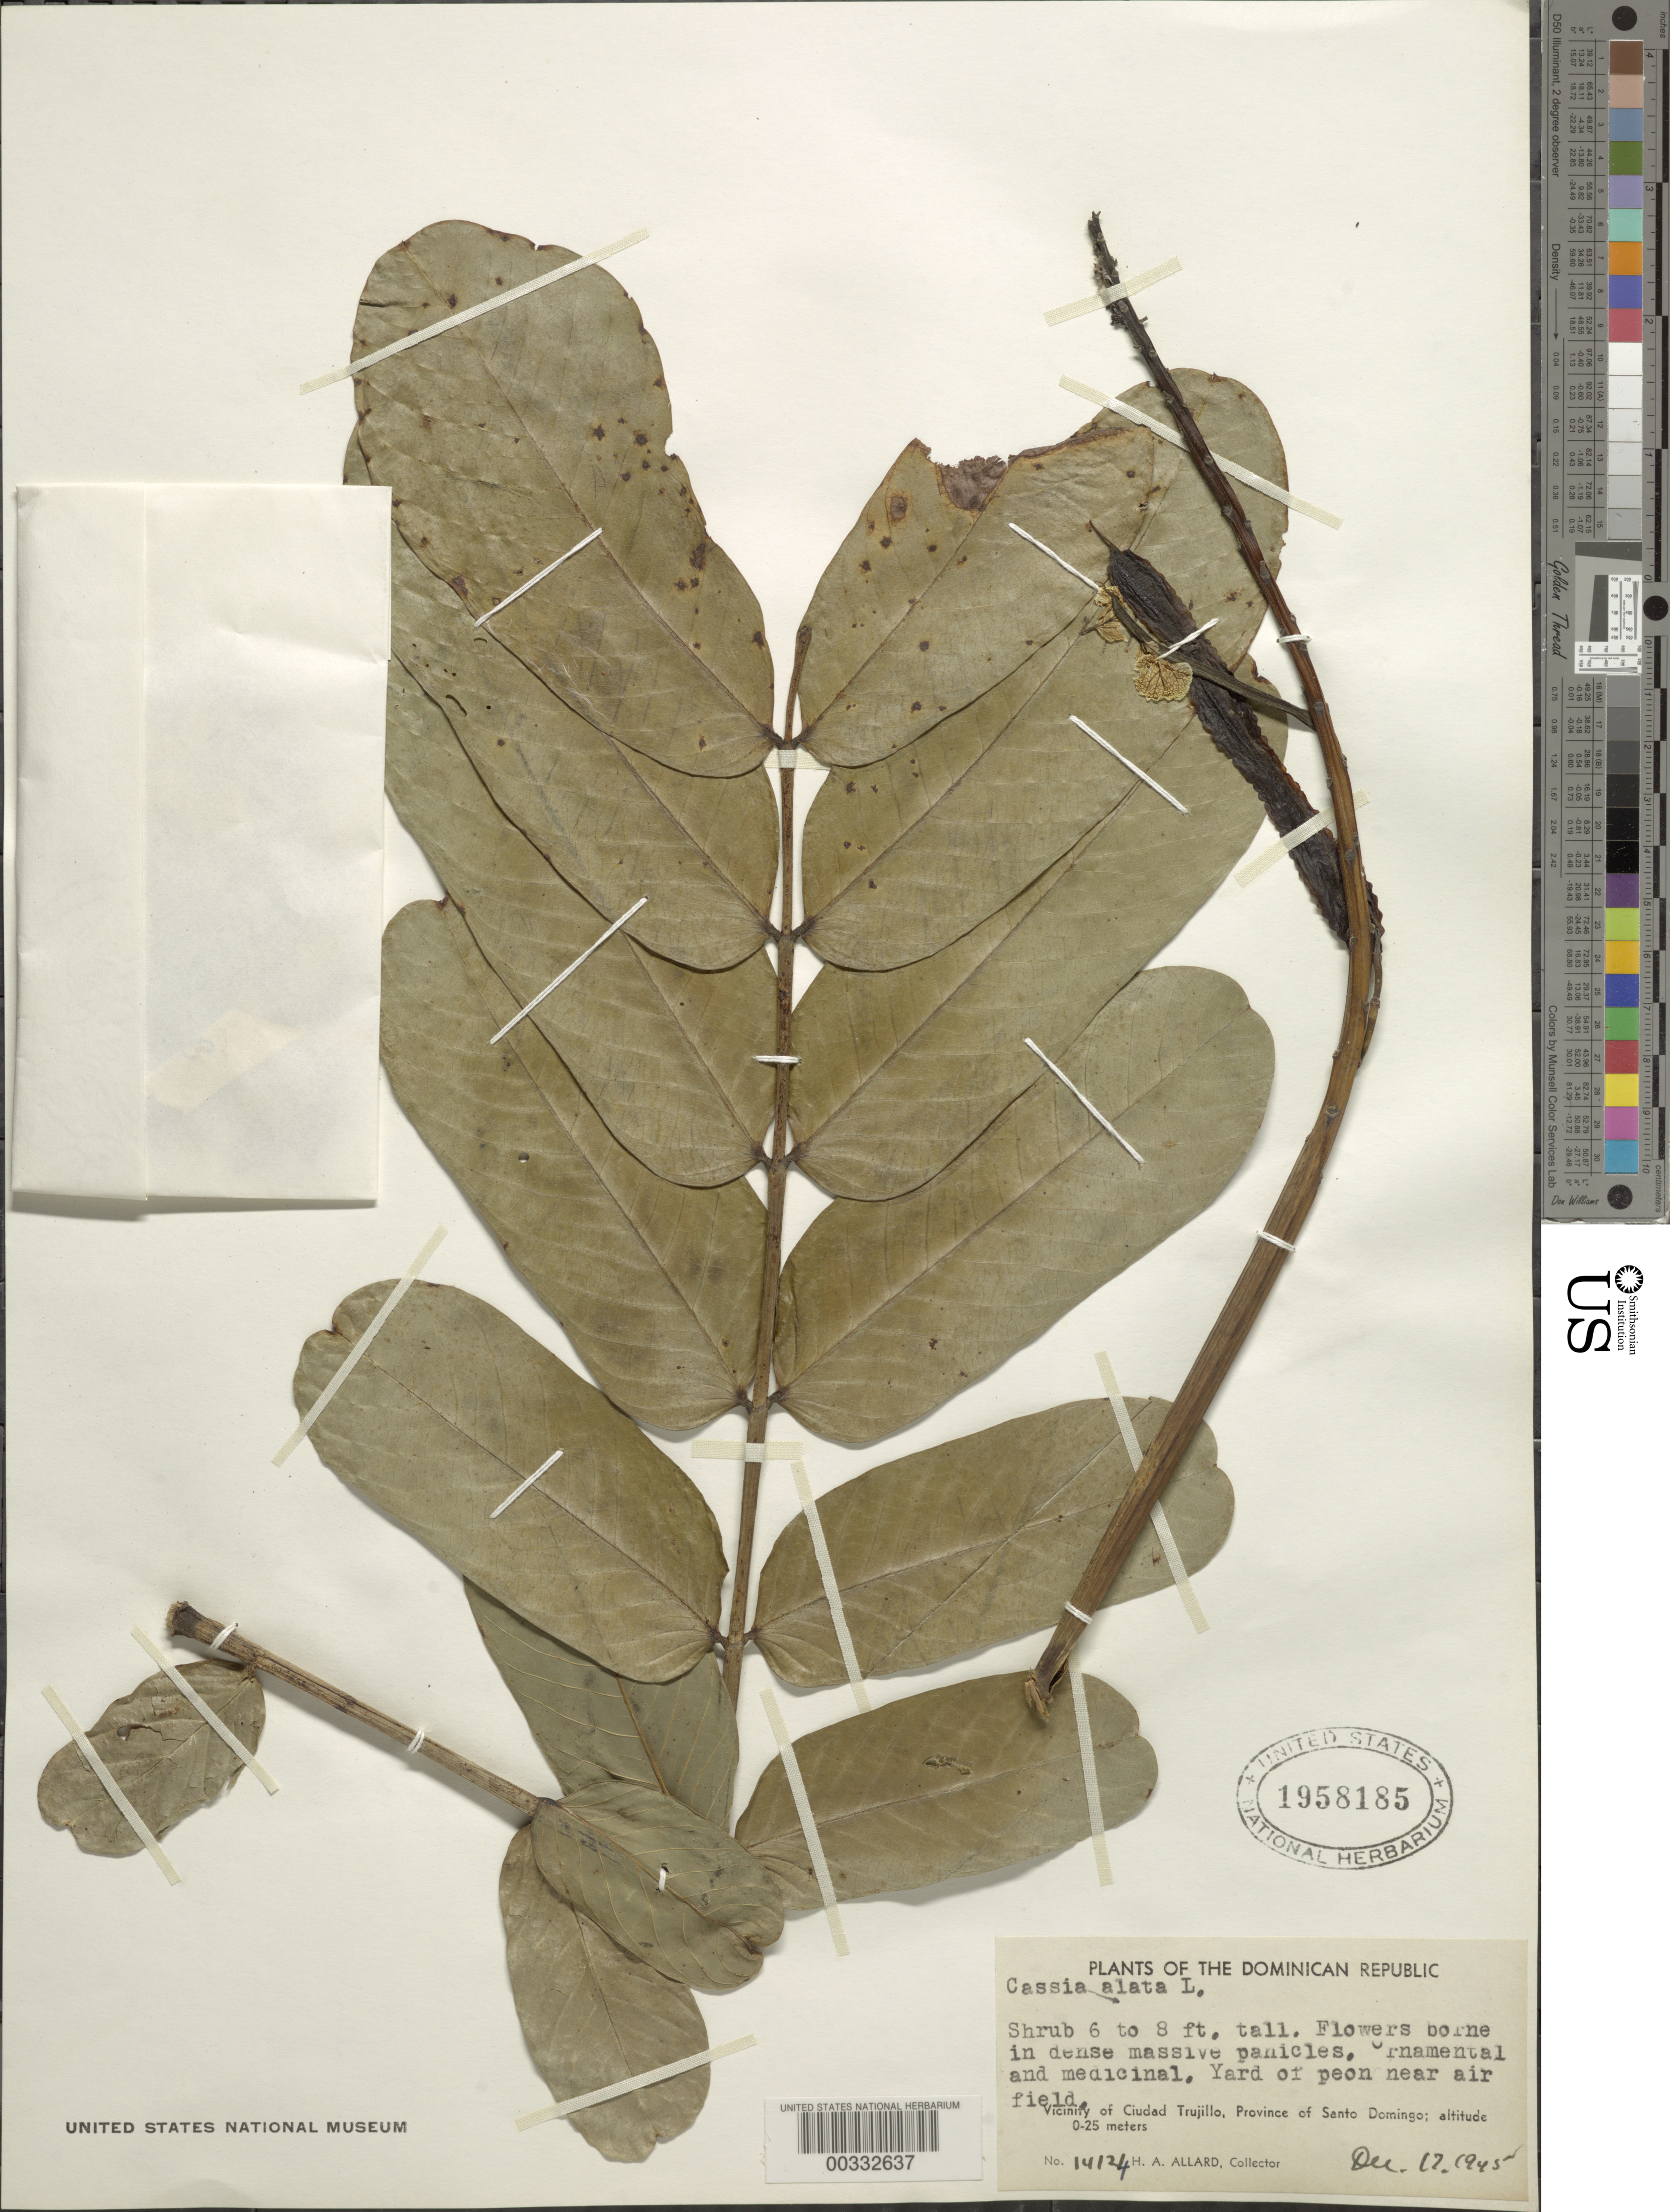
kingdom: Plantae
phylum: Tracheophyta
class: Magnoliopsida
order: Fabales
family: Fabaceae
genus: Senna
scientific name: Senna alata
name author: (L.) Roxb.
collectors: H. A. Allard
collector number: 14124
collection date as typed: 17 Dec 1945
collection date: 1945-12-17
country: Dominican Republic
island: Hispaniola Island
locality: Yard of peon near airfield; vicinity of ciudad trujillo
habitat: yard or peon near air field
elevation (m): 0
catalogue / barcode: US 1958185